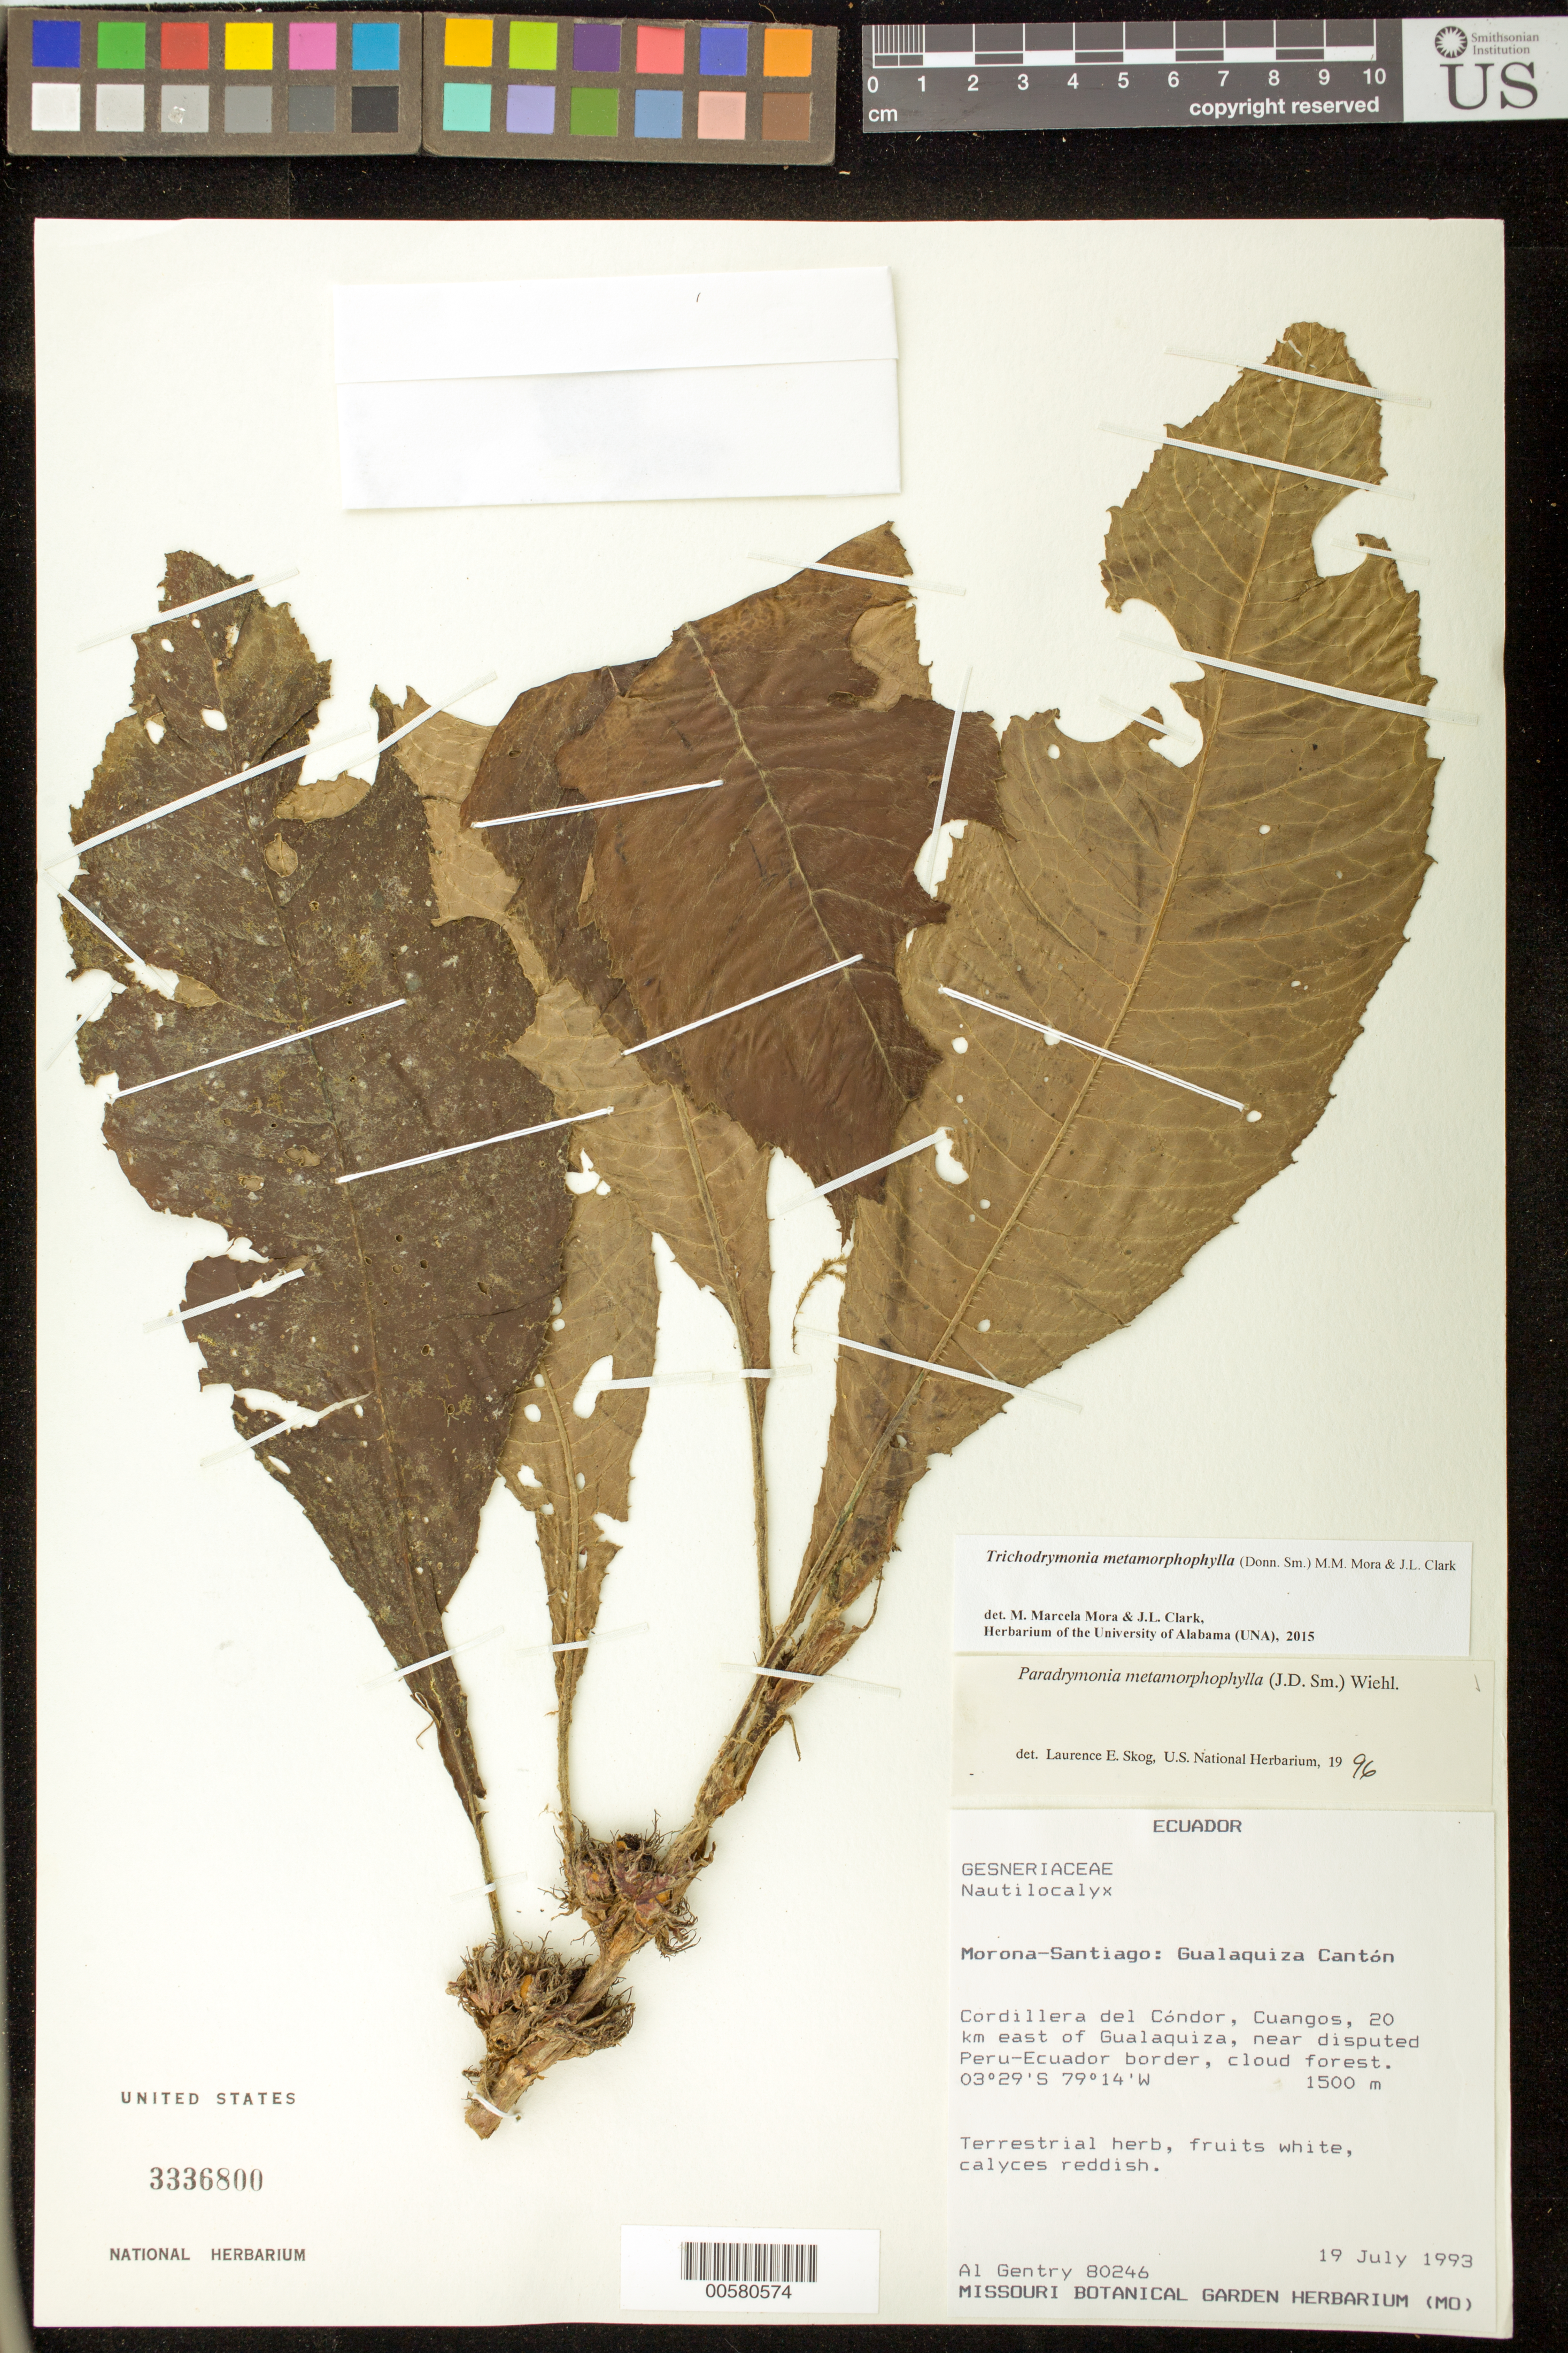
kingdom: Plantae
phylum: Tracheophyta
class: Magnoliopsida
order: Lamiales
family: Gesneriaceae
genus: Trichodrymonia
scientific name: Trichodrymonia metamorphophylla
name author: (Donn. Sm.) M.M. Mora & J.L. Clark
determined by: Mora, M. M.; Clark, J. L.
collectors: A. H. Gentry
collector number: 80246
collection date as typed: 19 Jul 1993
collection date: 1993-07-19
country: Ecuador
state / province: Morona-Santiago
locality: Gualaquiza Cantón: Cordillera del Cóndor, Cuangos, 20 km E of Gualaquiza, near disputed Peru-Ecuador border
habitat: Cloud forest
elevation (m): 1500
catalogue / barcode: US 3336800